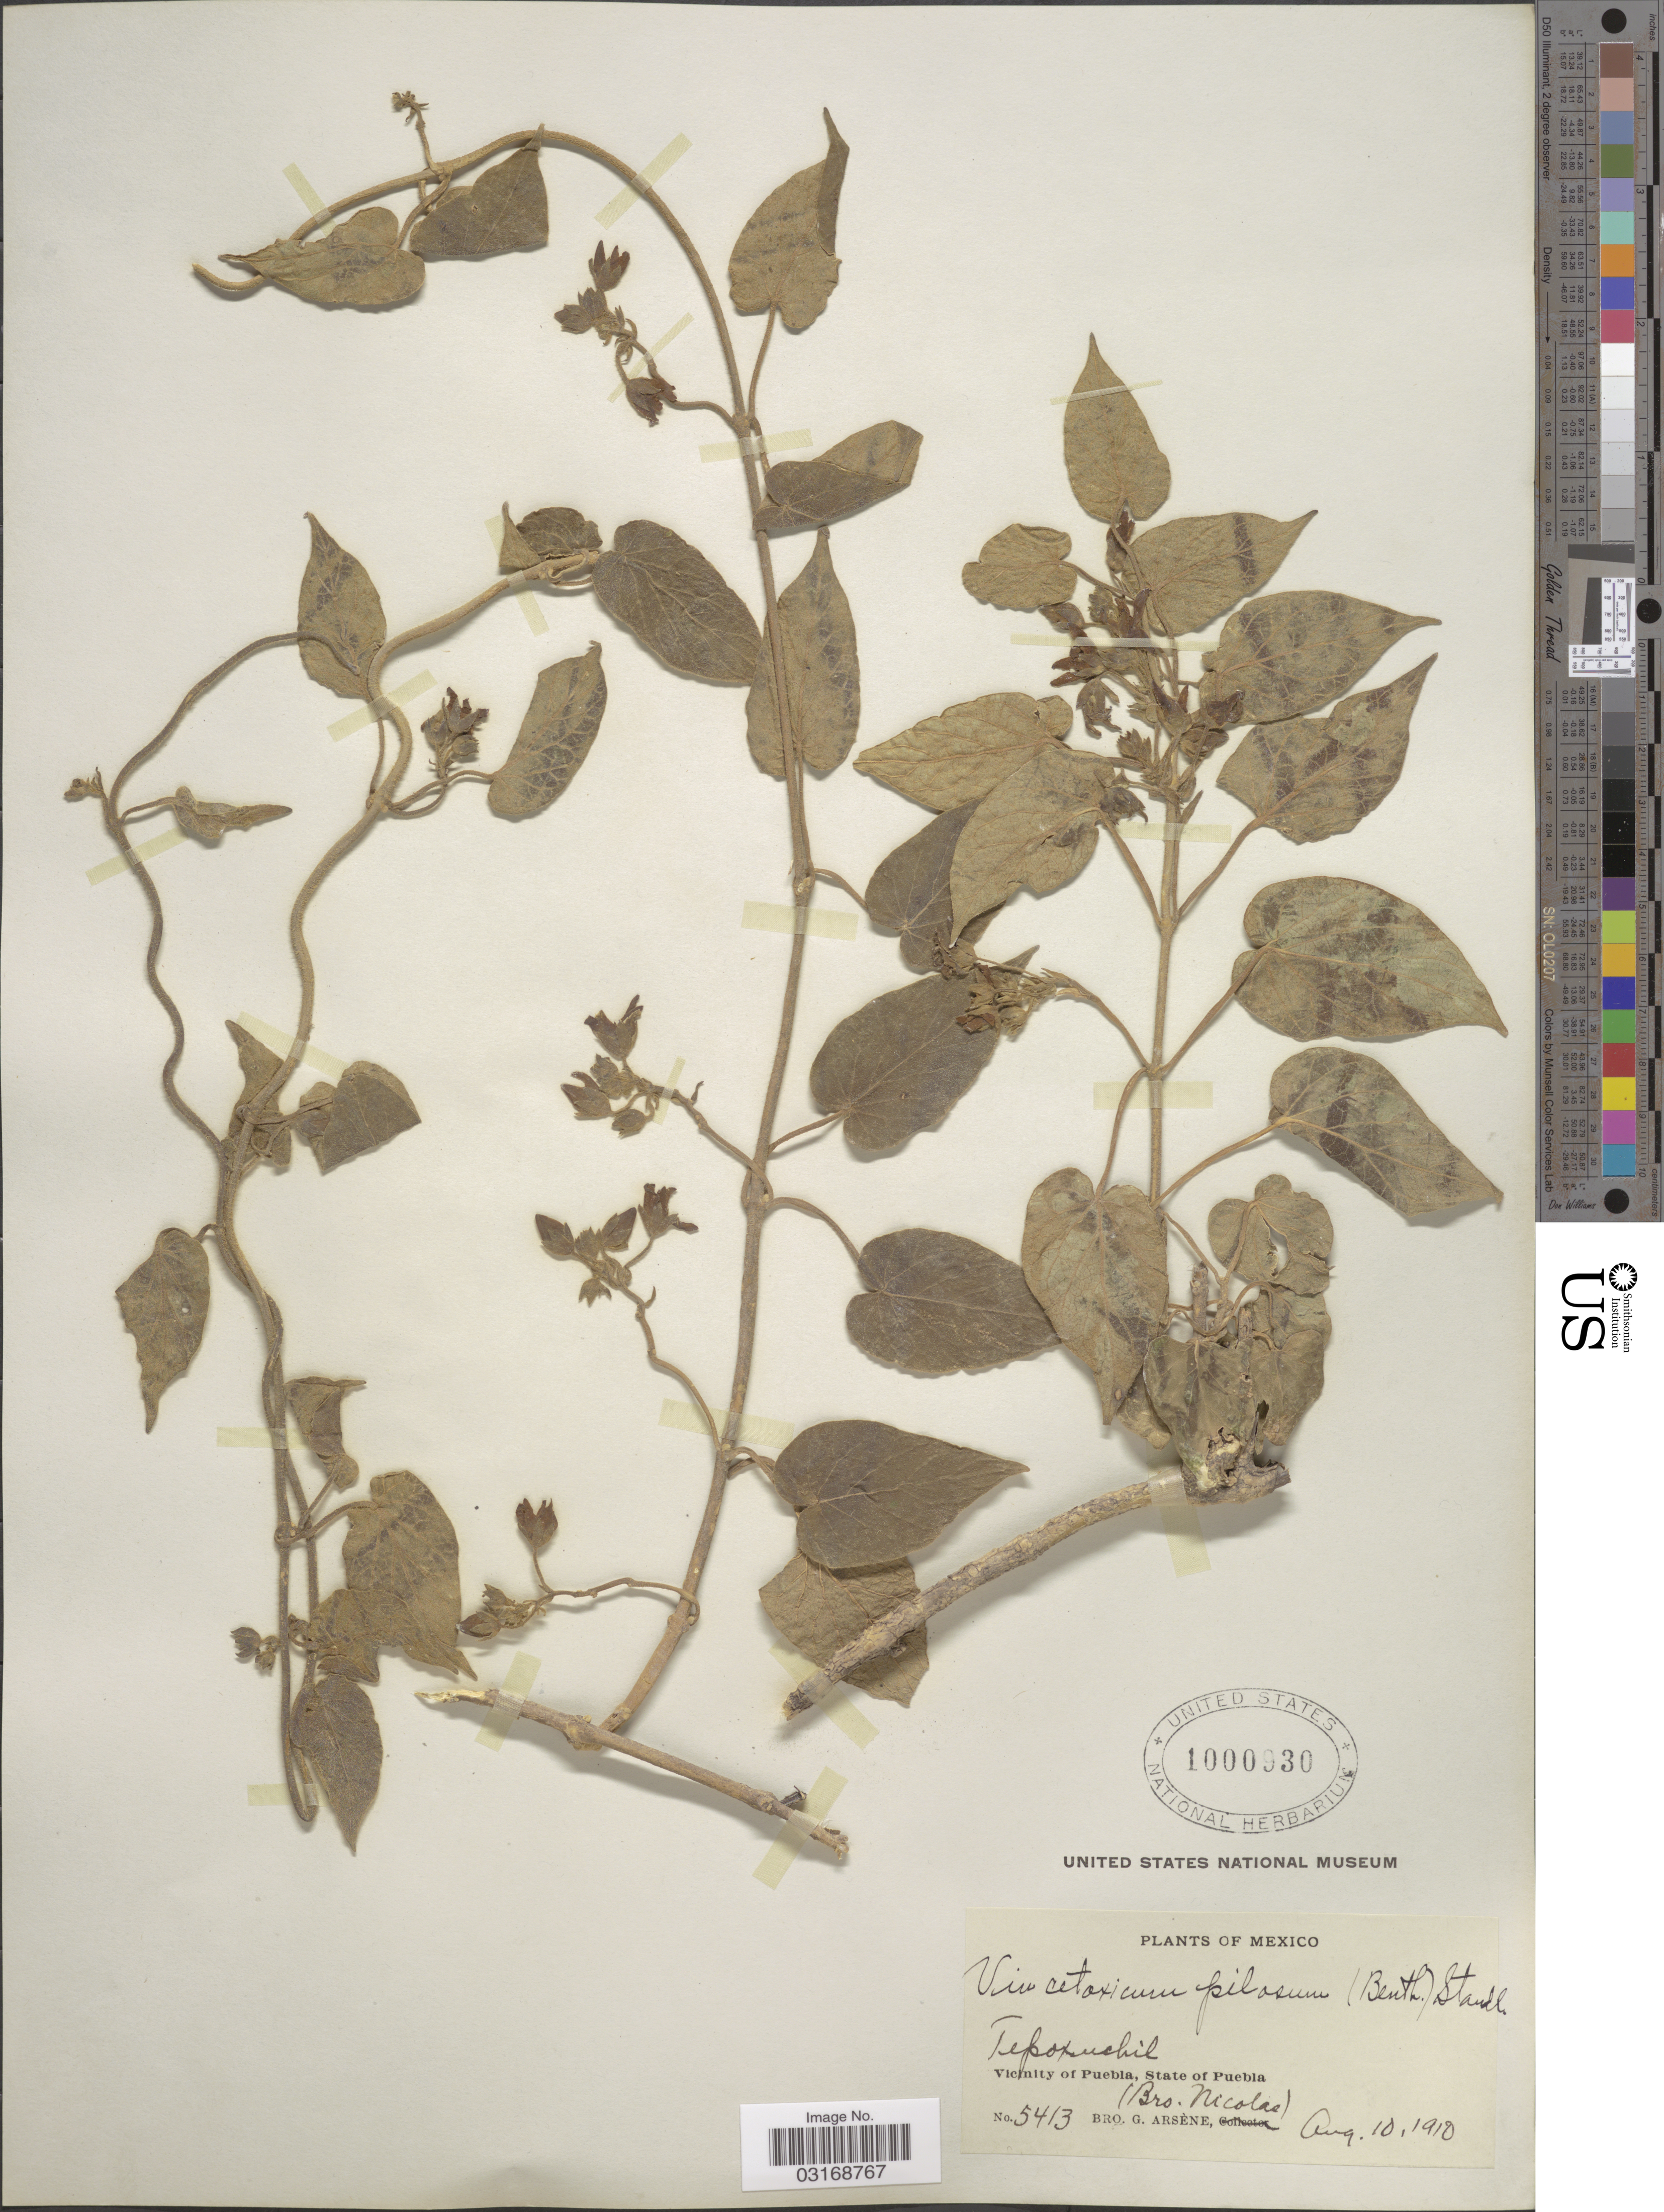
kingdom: Plantae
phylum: Tracheophyta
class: Magnoliopsida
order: Gentianales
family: Apocynaceae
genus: Matelea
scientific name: Matelea pilosa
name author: (Benth.) Woodson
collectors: Bro. G. Arsène & Bro. Nicolas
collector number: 5413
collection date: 1910-08-10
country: Mexico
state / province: Puebla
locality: Tepoxuchil. Vicinity of Puebla, State of Puebla.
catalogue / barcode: US 1000930